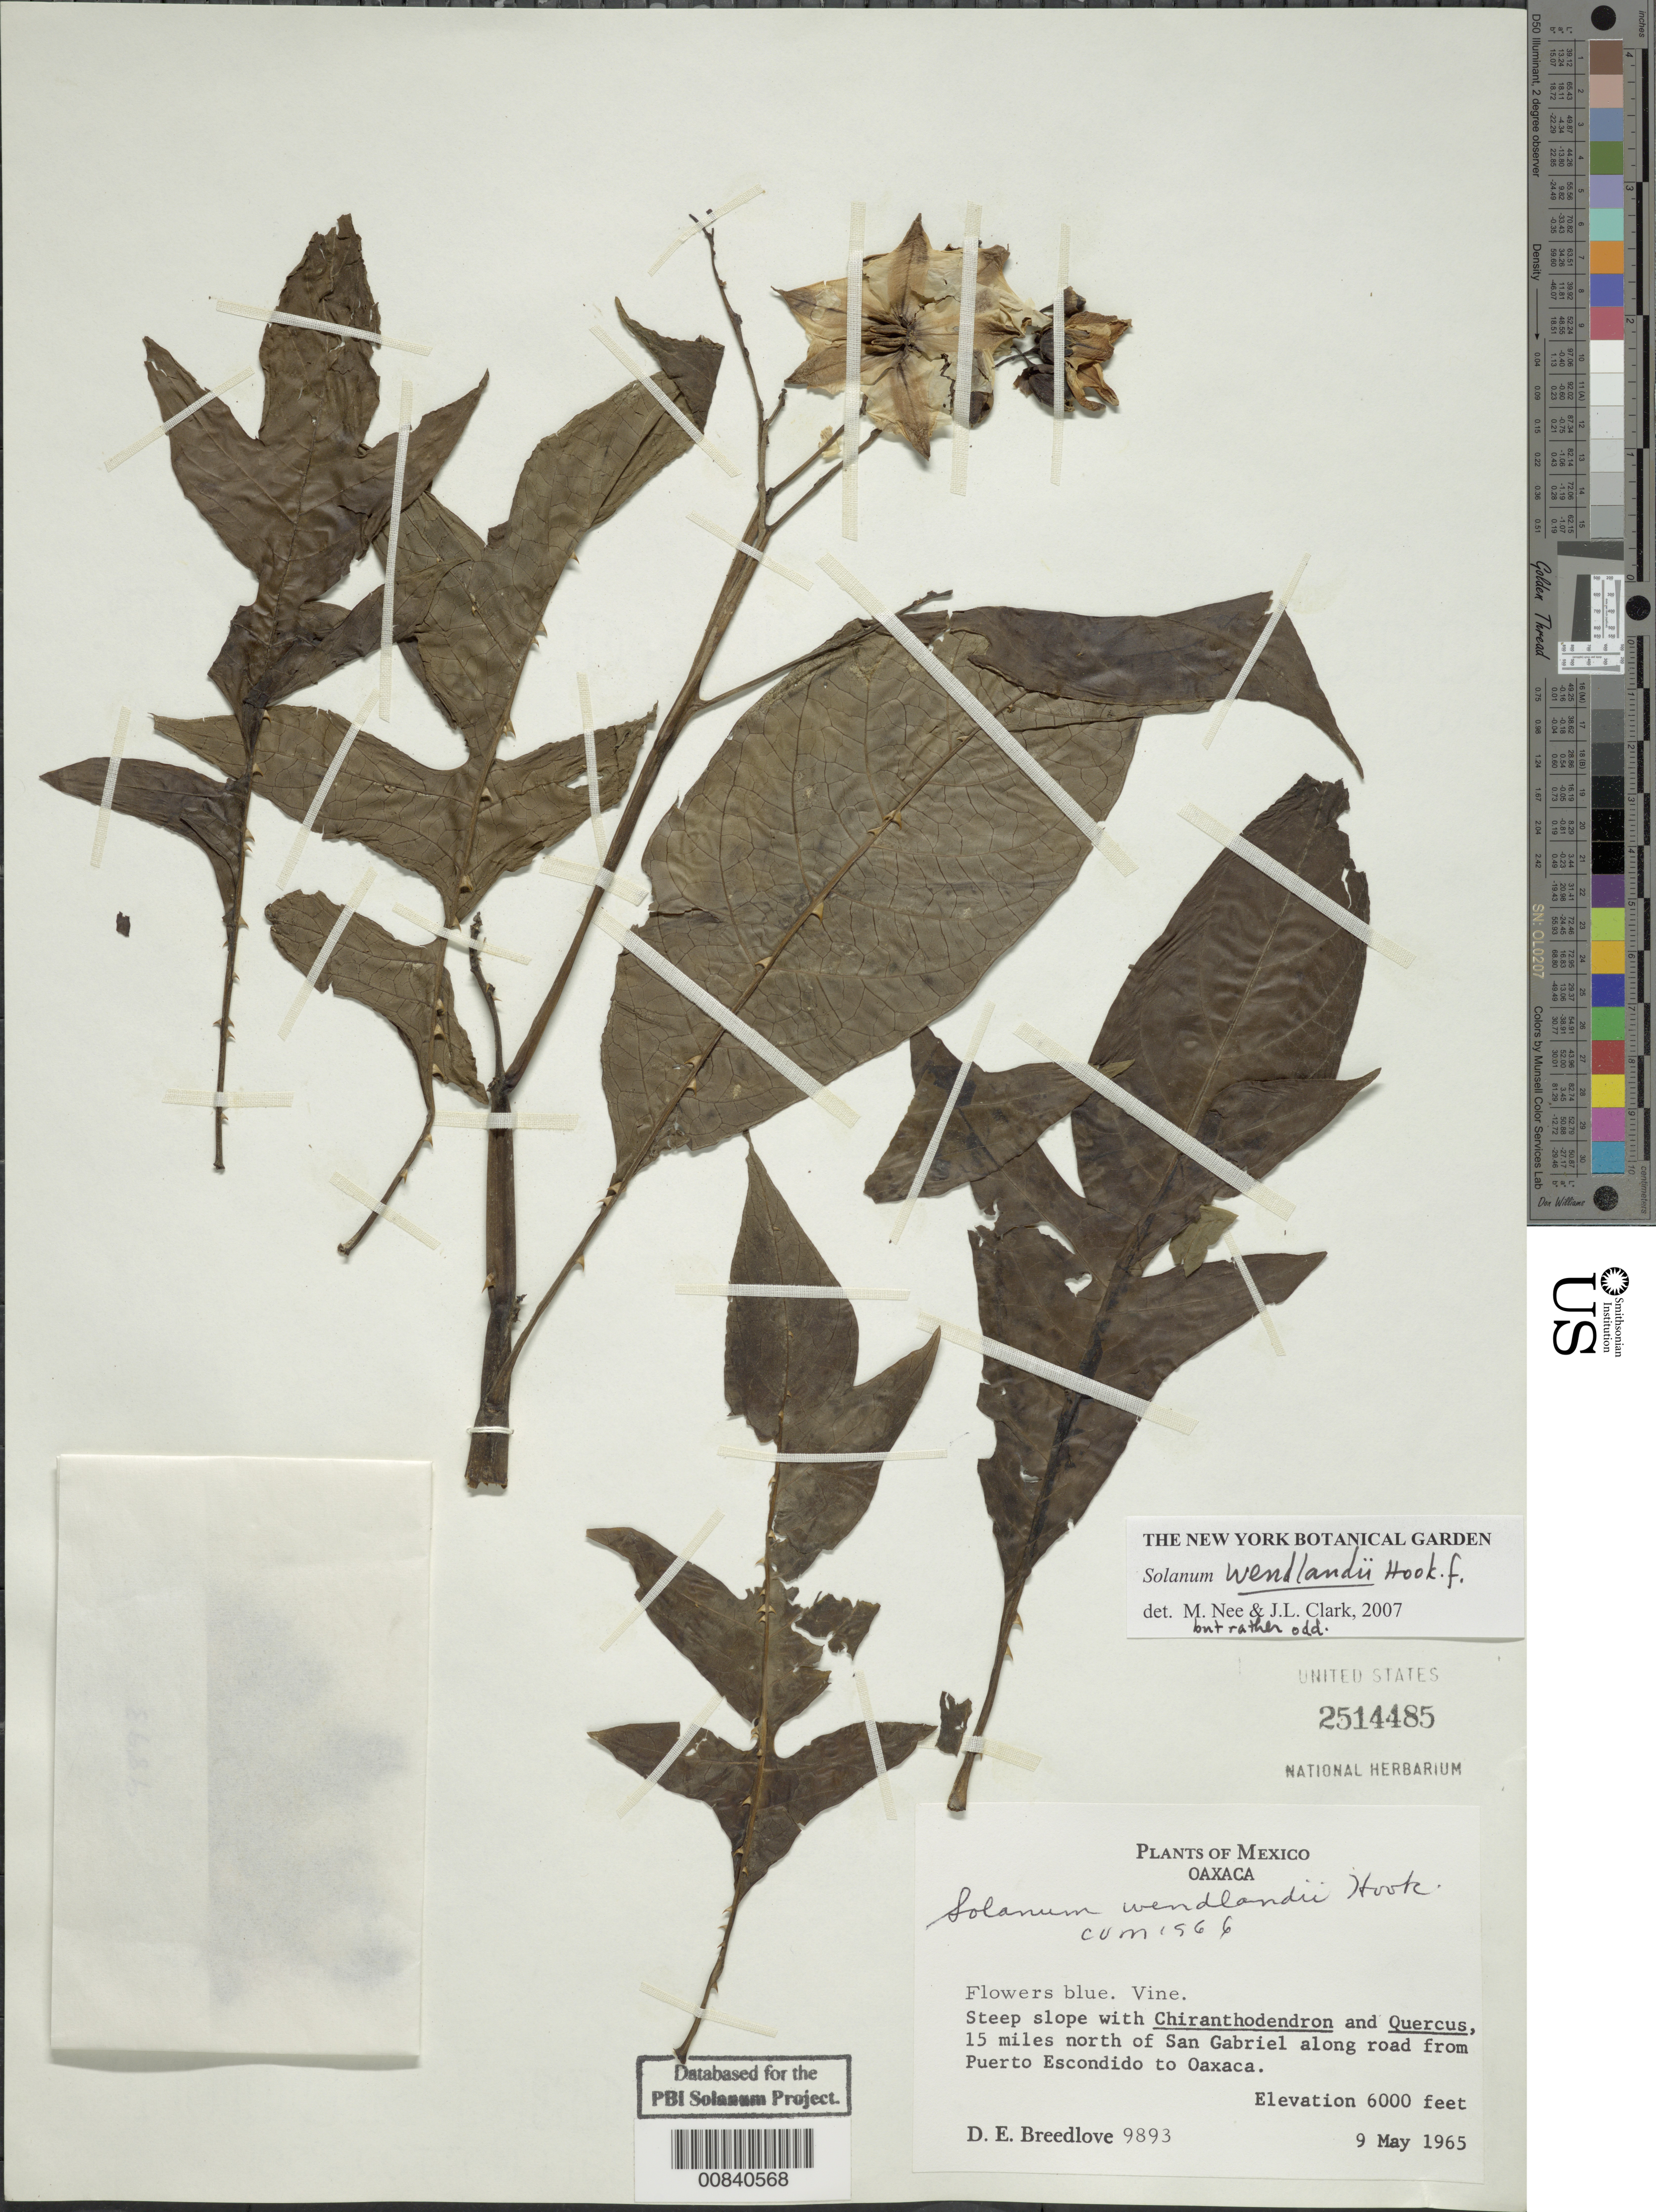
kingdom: Plantae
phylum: Tracheophyta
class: Magnoliopsida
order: Solanales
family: Solanaceae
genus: Solanum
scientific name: Solanum wendlandii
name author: Hook. f.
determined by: Clark, J. L., (SEL), The Marie Selby Botanical Garden (UNITED STATES)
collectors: D. E. Breedlove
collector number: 9893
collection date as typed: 9 May 1965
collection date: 1965-05-09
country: Mexico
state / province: Oaxaca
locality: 15 miles north of San Gabriel along road from Puerto Escondido to Oaxaca.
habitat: Steep slope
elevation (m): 1829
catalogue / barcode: US 2514485